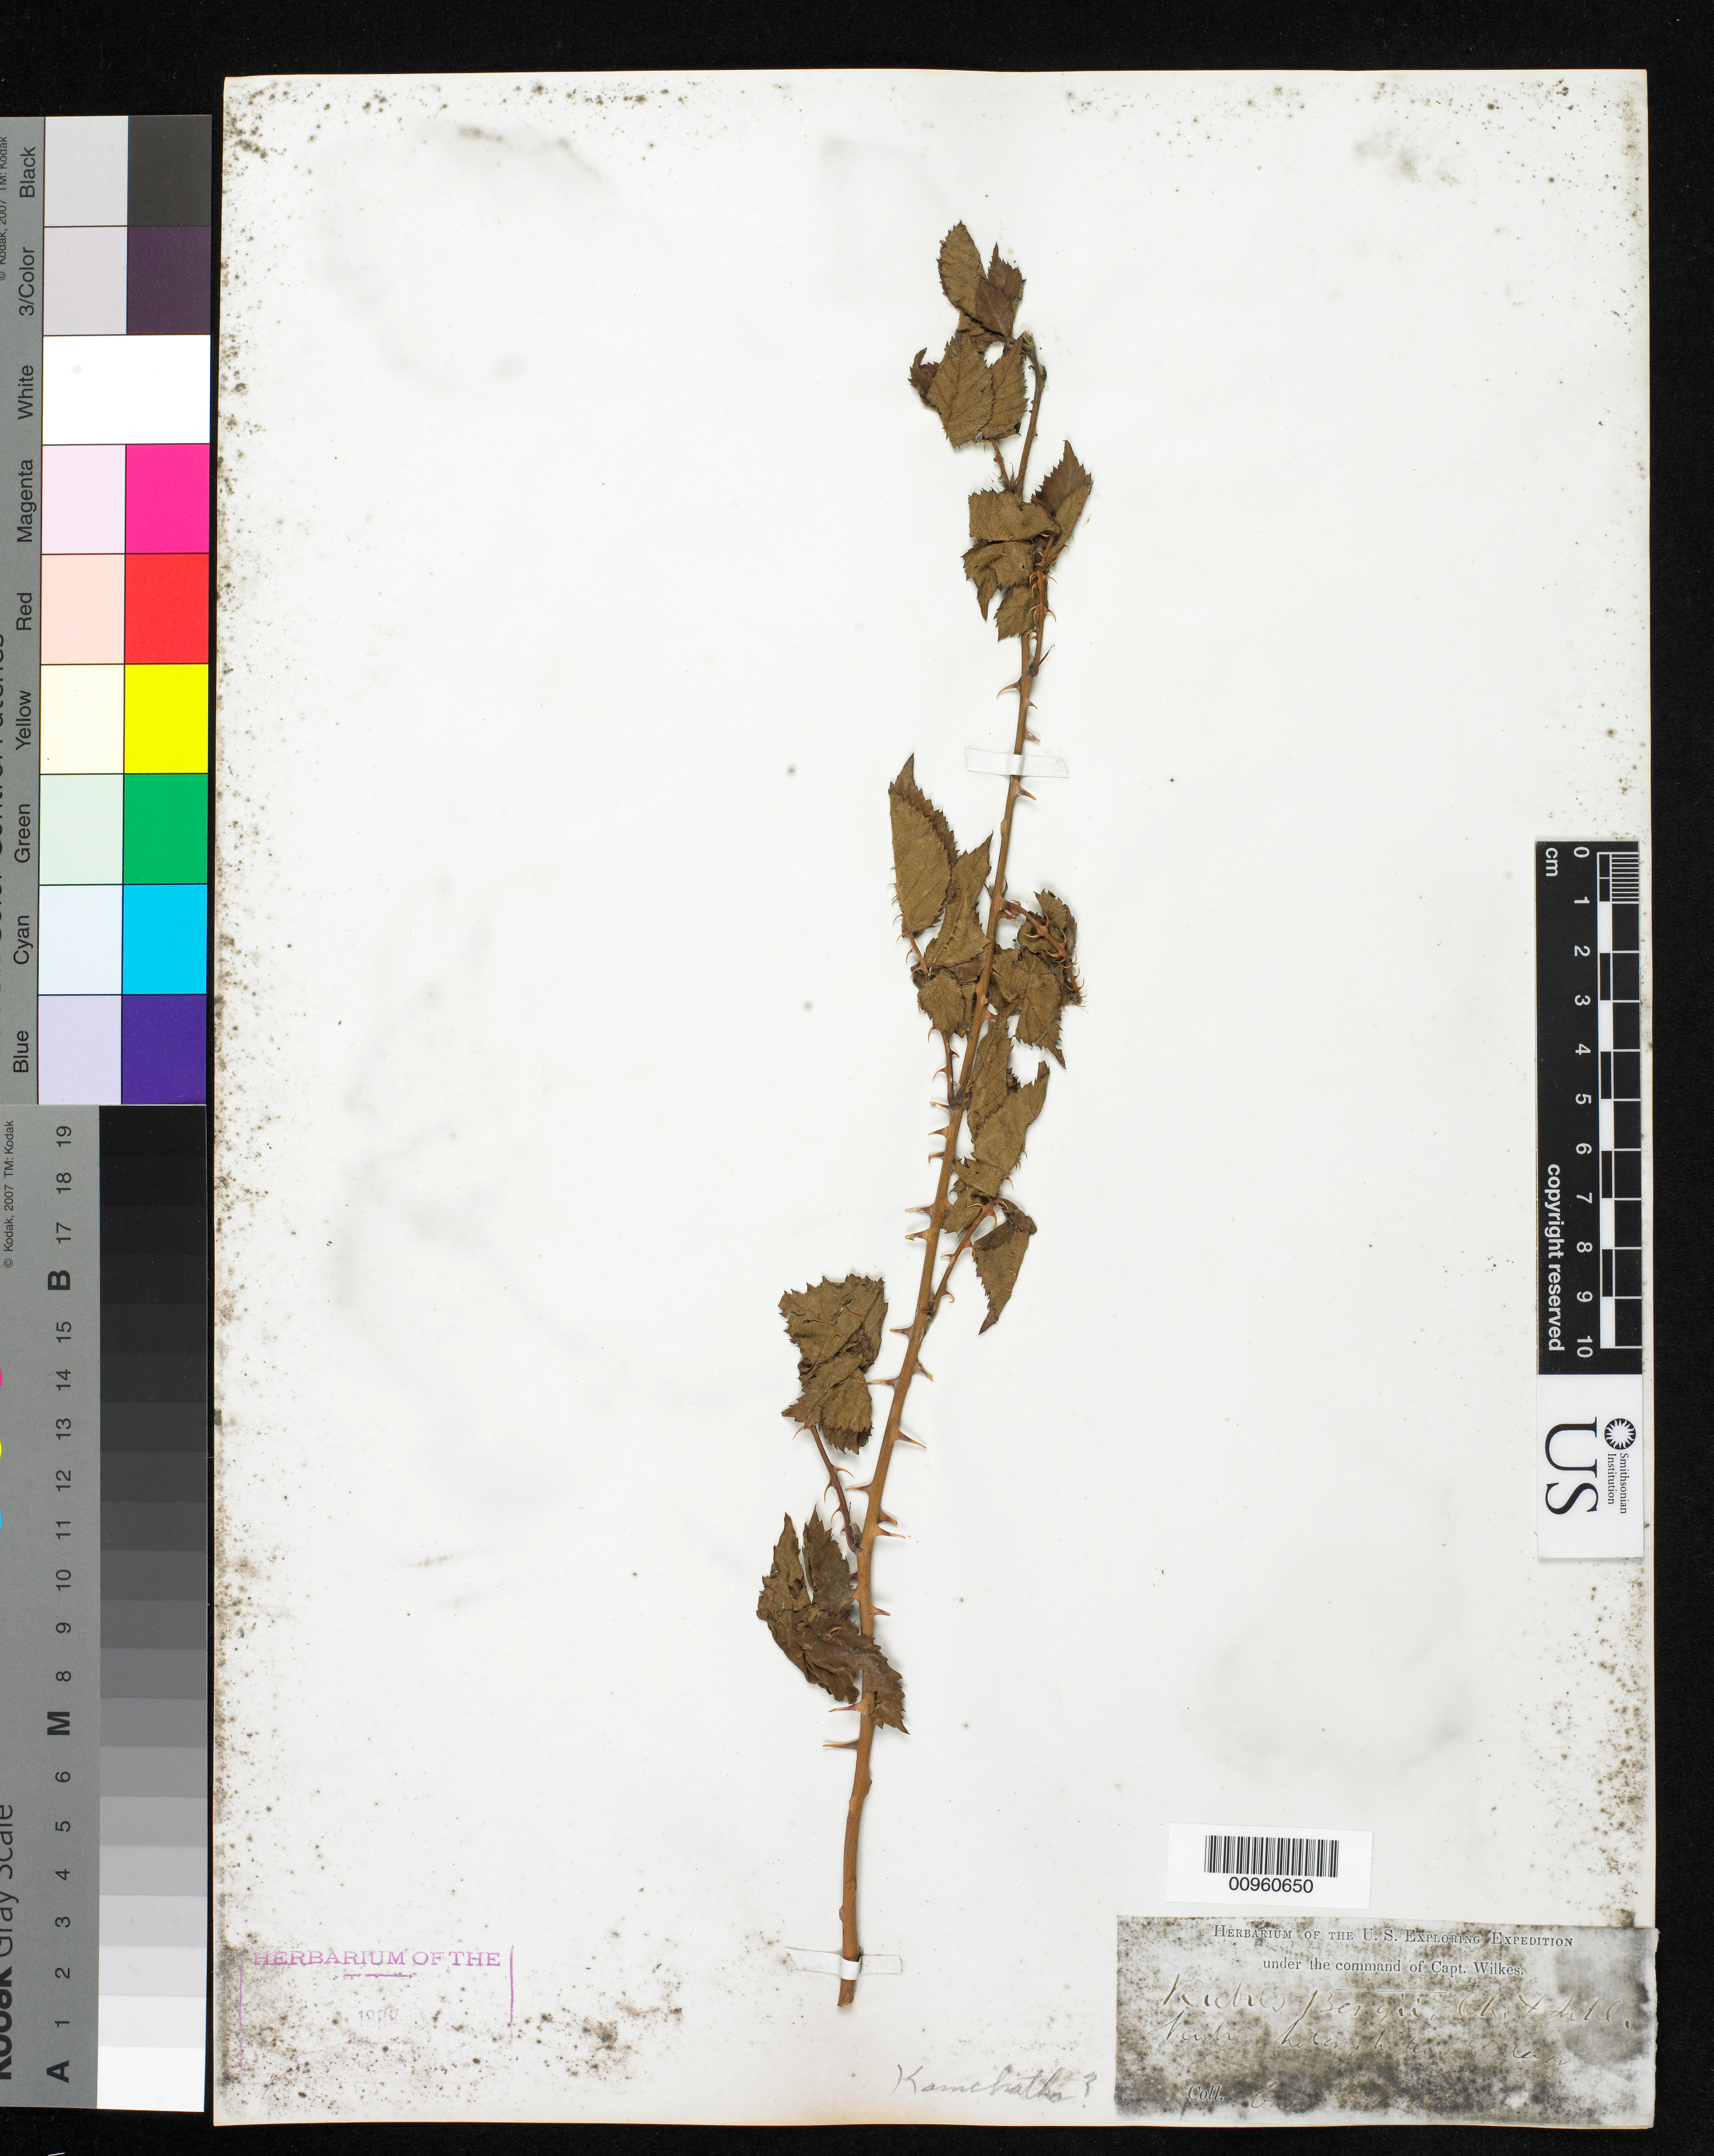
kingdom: Plantae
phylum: Tracheophyta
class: Magnoliopsida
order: Rosales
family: Rosaceae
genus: Rubus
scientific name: Rubus bergii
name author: Eckl. & Zeyh.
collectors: Wilkes Explor. Exped.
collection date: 1838/1842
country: South Africa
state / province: Western Cape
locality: Cape of Good Hope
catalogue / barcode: US 98536